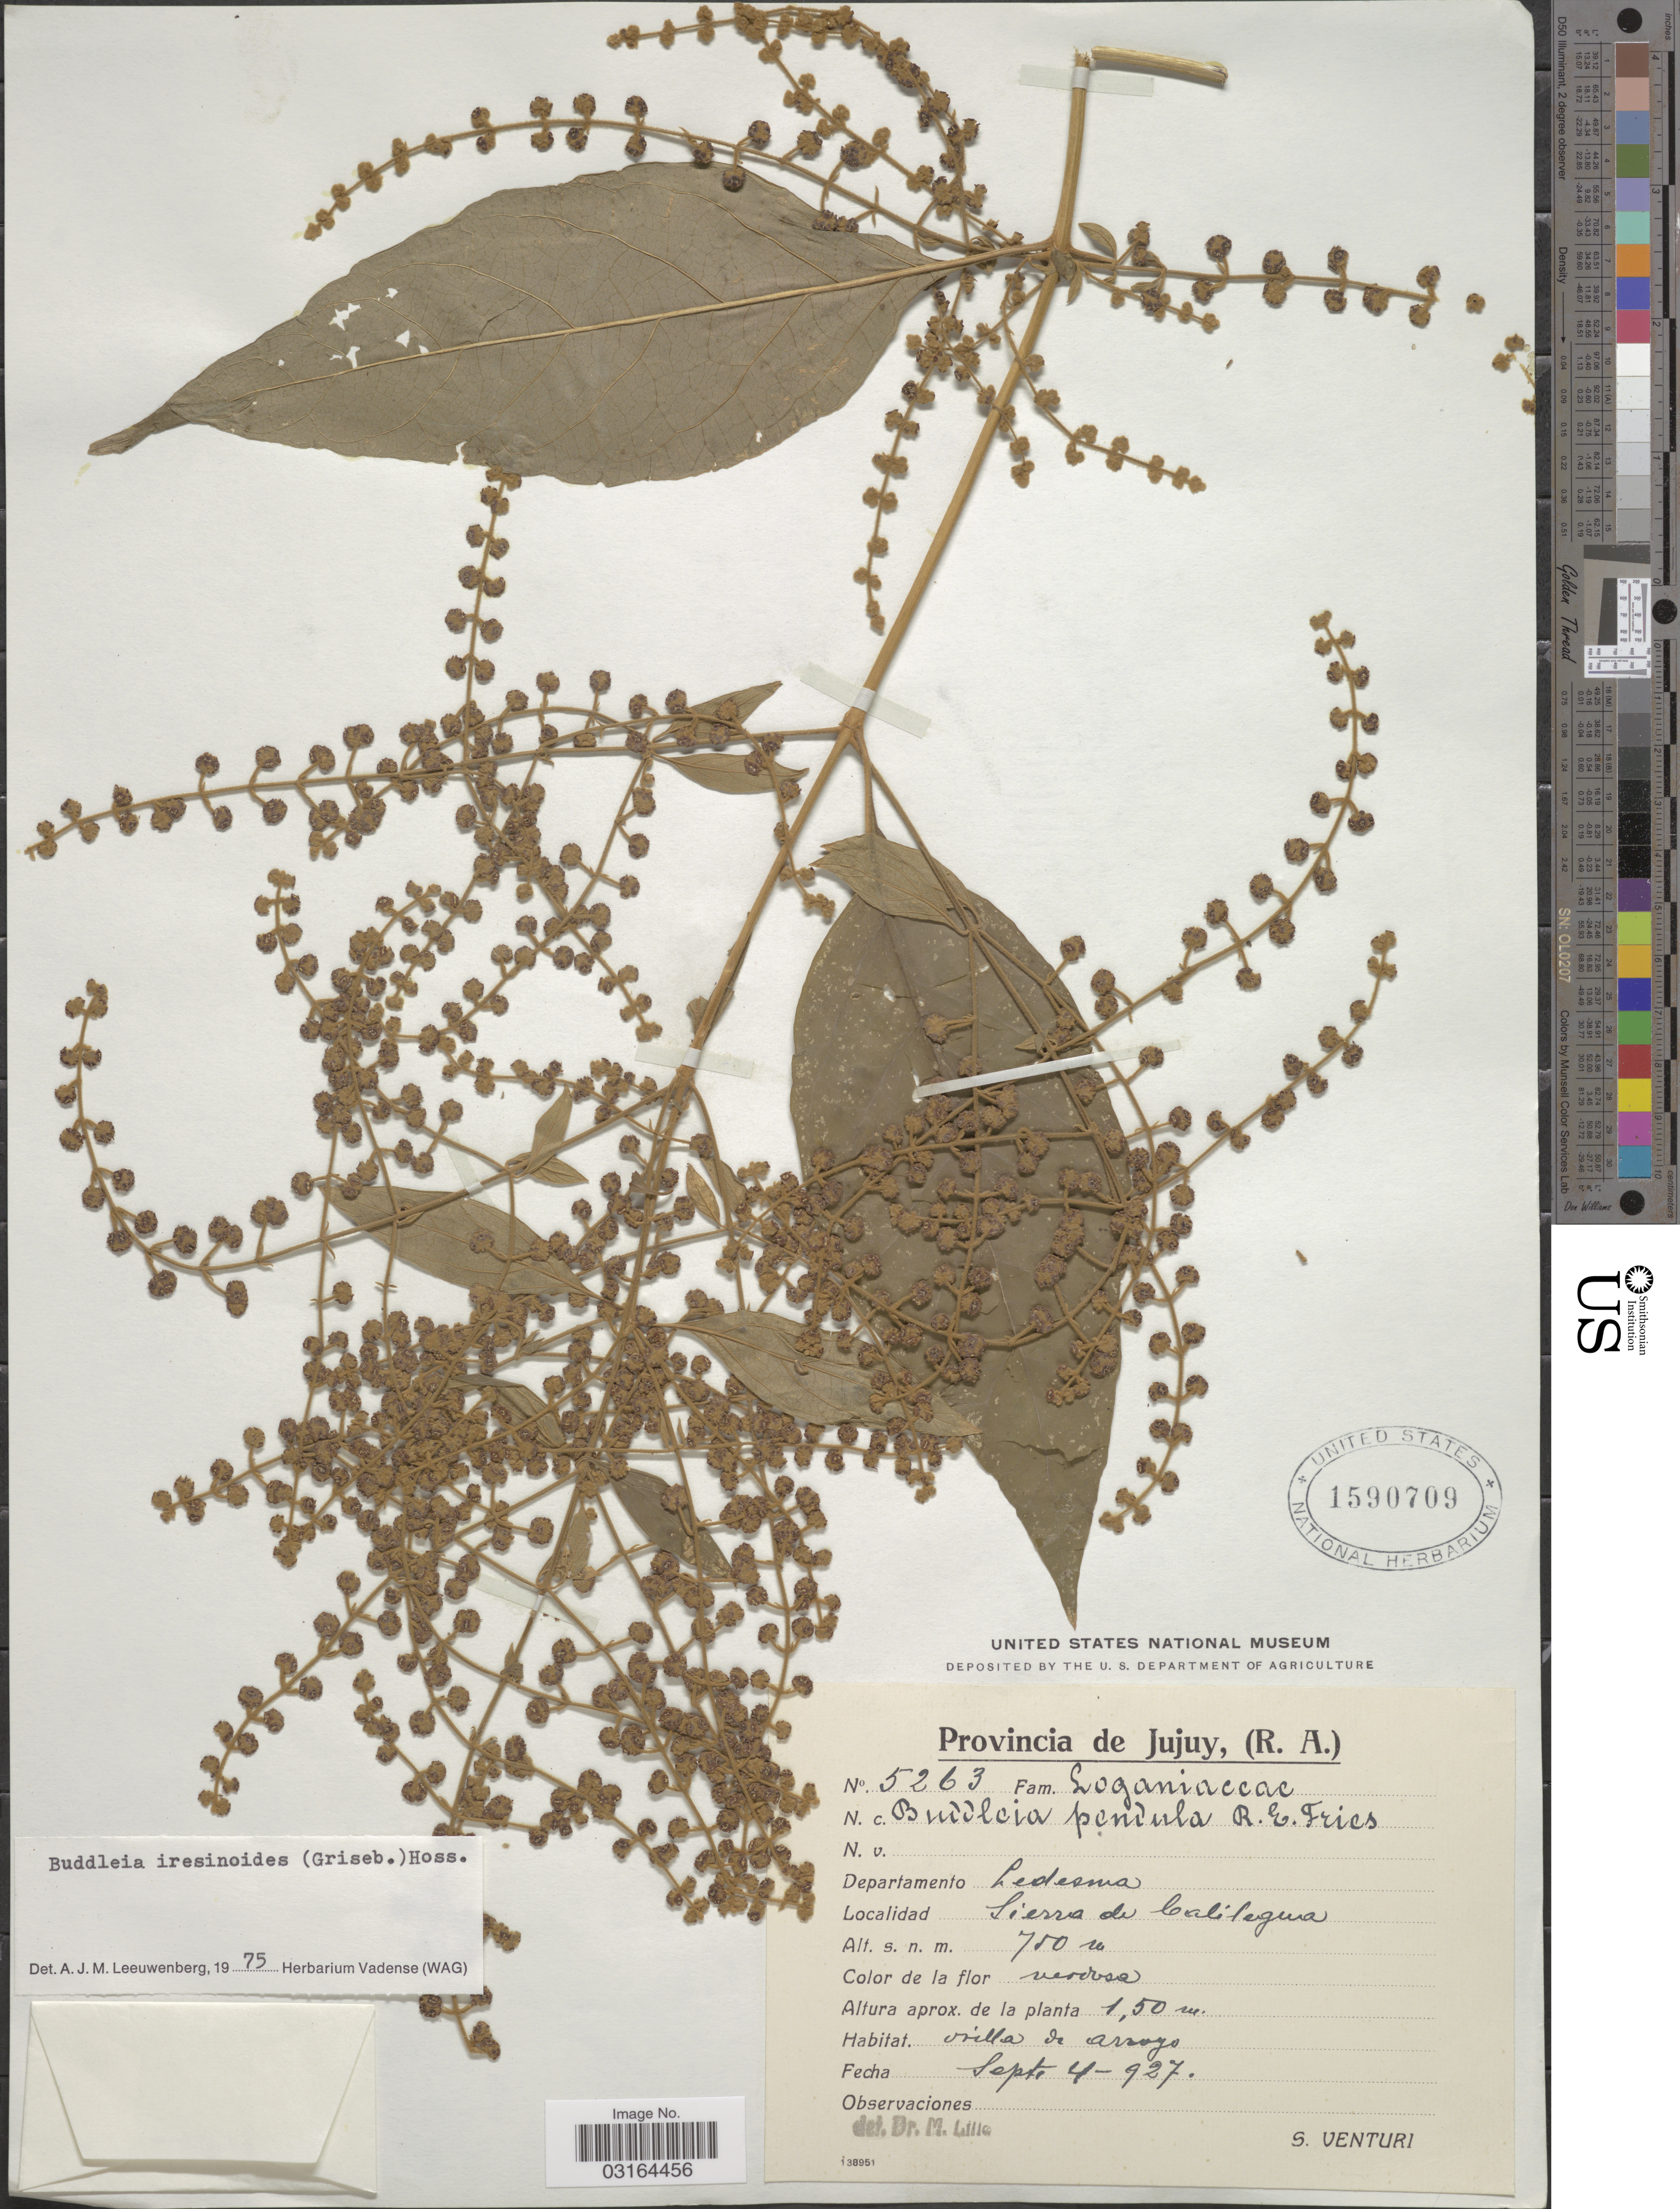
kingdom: Plantae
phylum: Tracheophyta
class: Magnoliopsida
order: Lamiales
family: Scrophulariaceae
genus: Buddleja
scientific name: Buddleja iresinoides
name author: (Griseb.) Hoss.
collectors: S. Venturi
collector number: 5263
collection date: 1927-09-04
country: Argentina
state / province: Jujuy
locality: Provincia de Jujuy. Departamento Ledesma. Sierra de Caligegua.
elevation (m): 750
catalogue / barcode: US 1590709